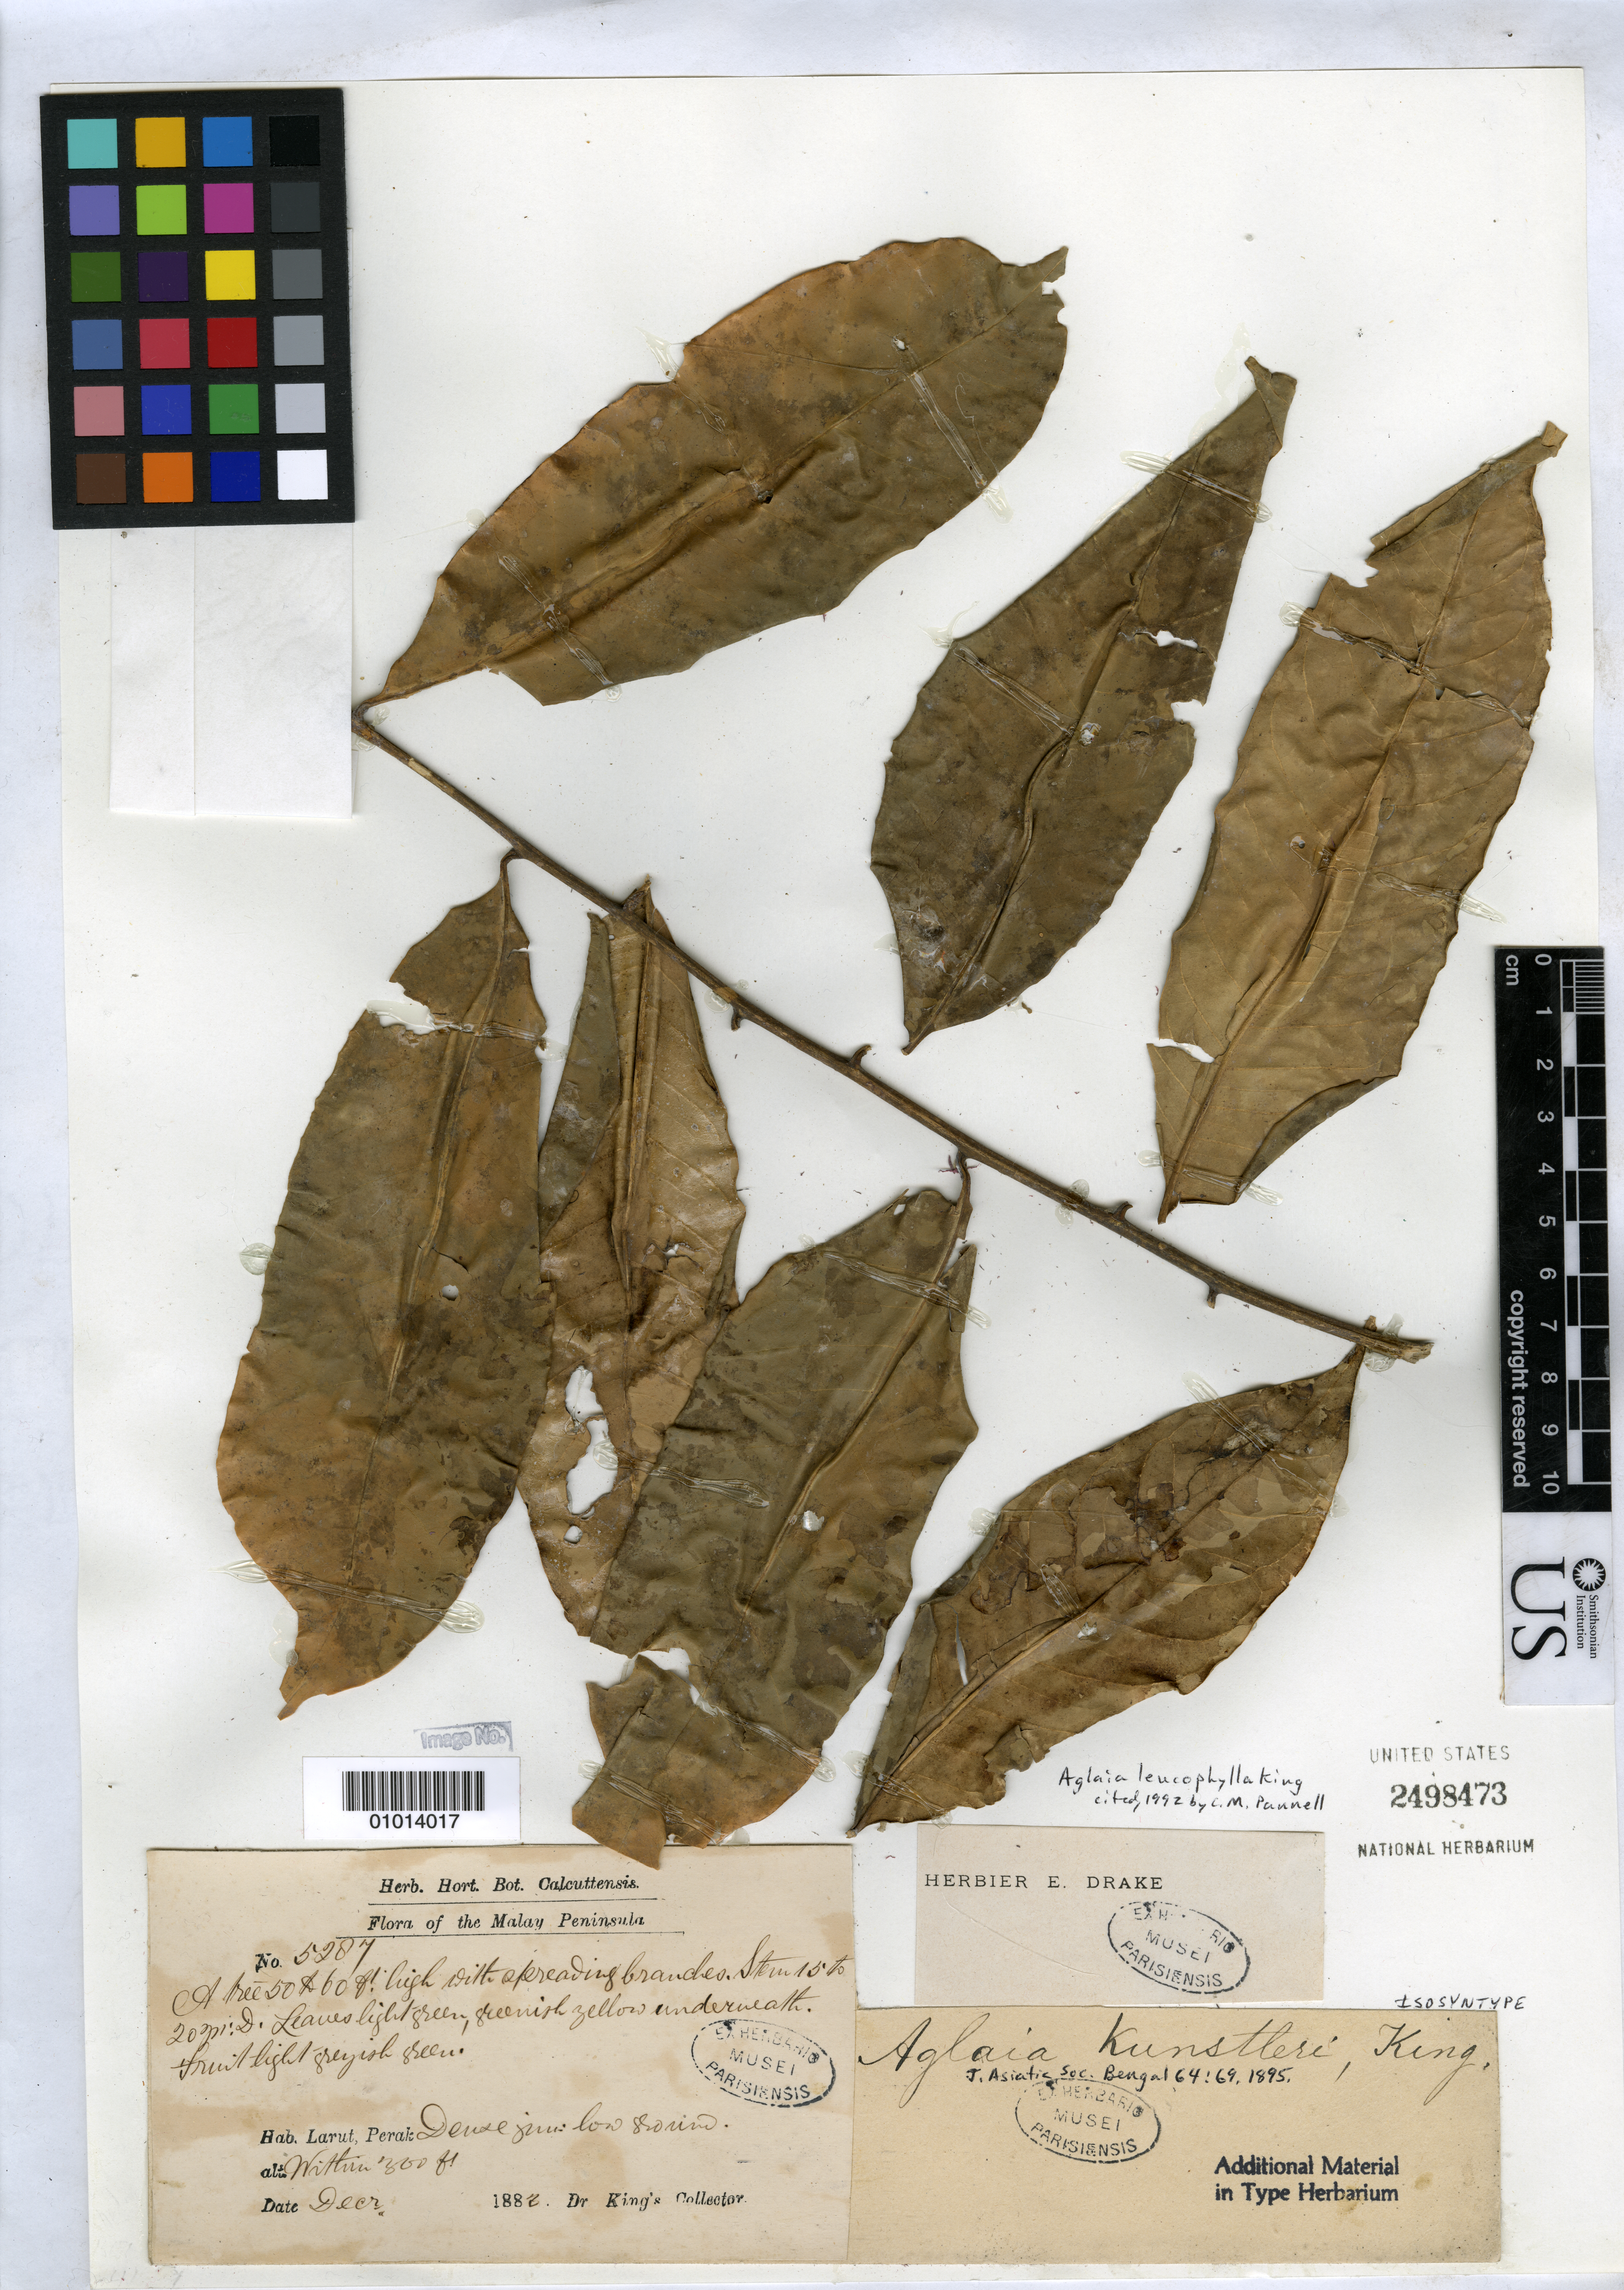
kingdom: Plantae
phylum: Tracheophyta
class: Magnoliopsida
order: Sapindales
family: Meliaceae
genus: Aglaia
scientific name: Aglaia kunstleri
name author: King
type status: Isosyntype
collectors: C. King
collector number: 5287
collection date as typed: Dec 1883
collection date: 1883-12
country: Malaysia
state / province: Perak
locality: Larut.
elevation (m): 244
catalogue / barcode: US 2498473